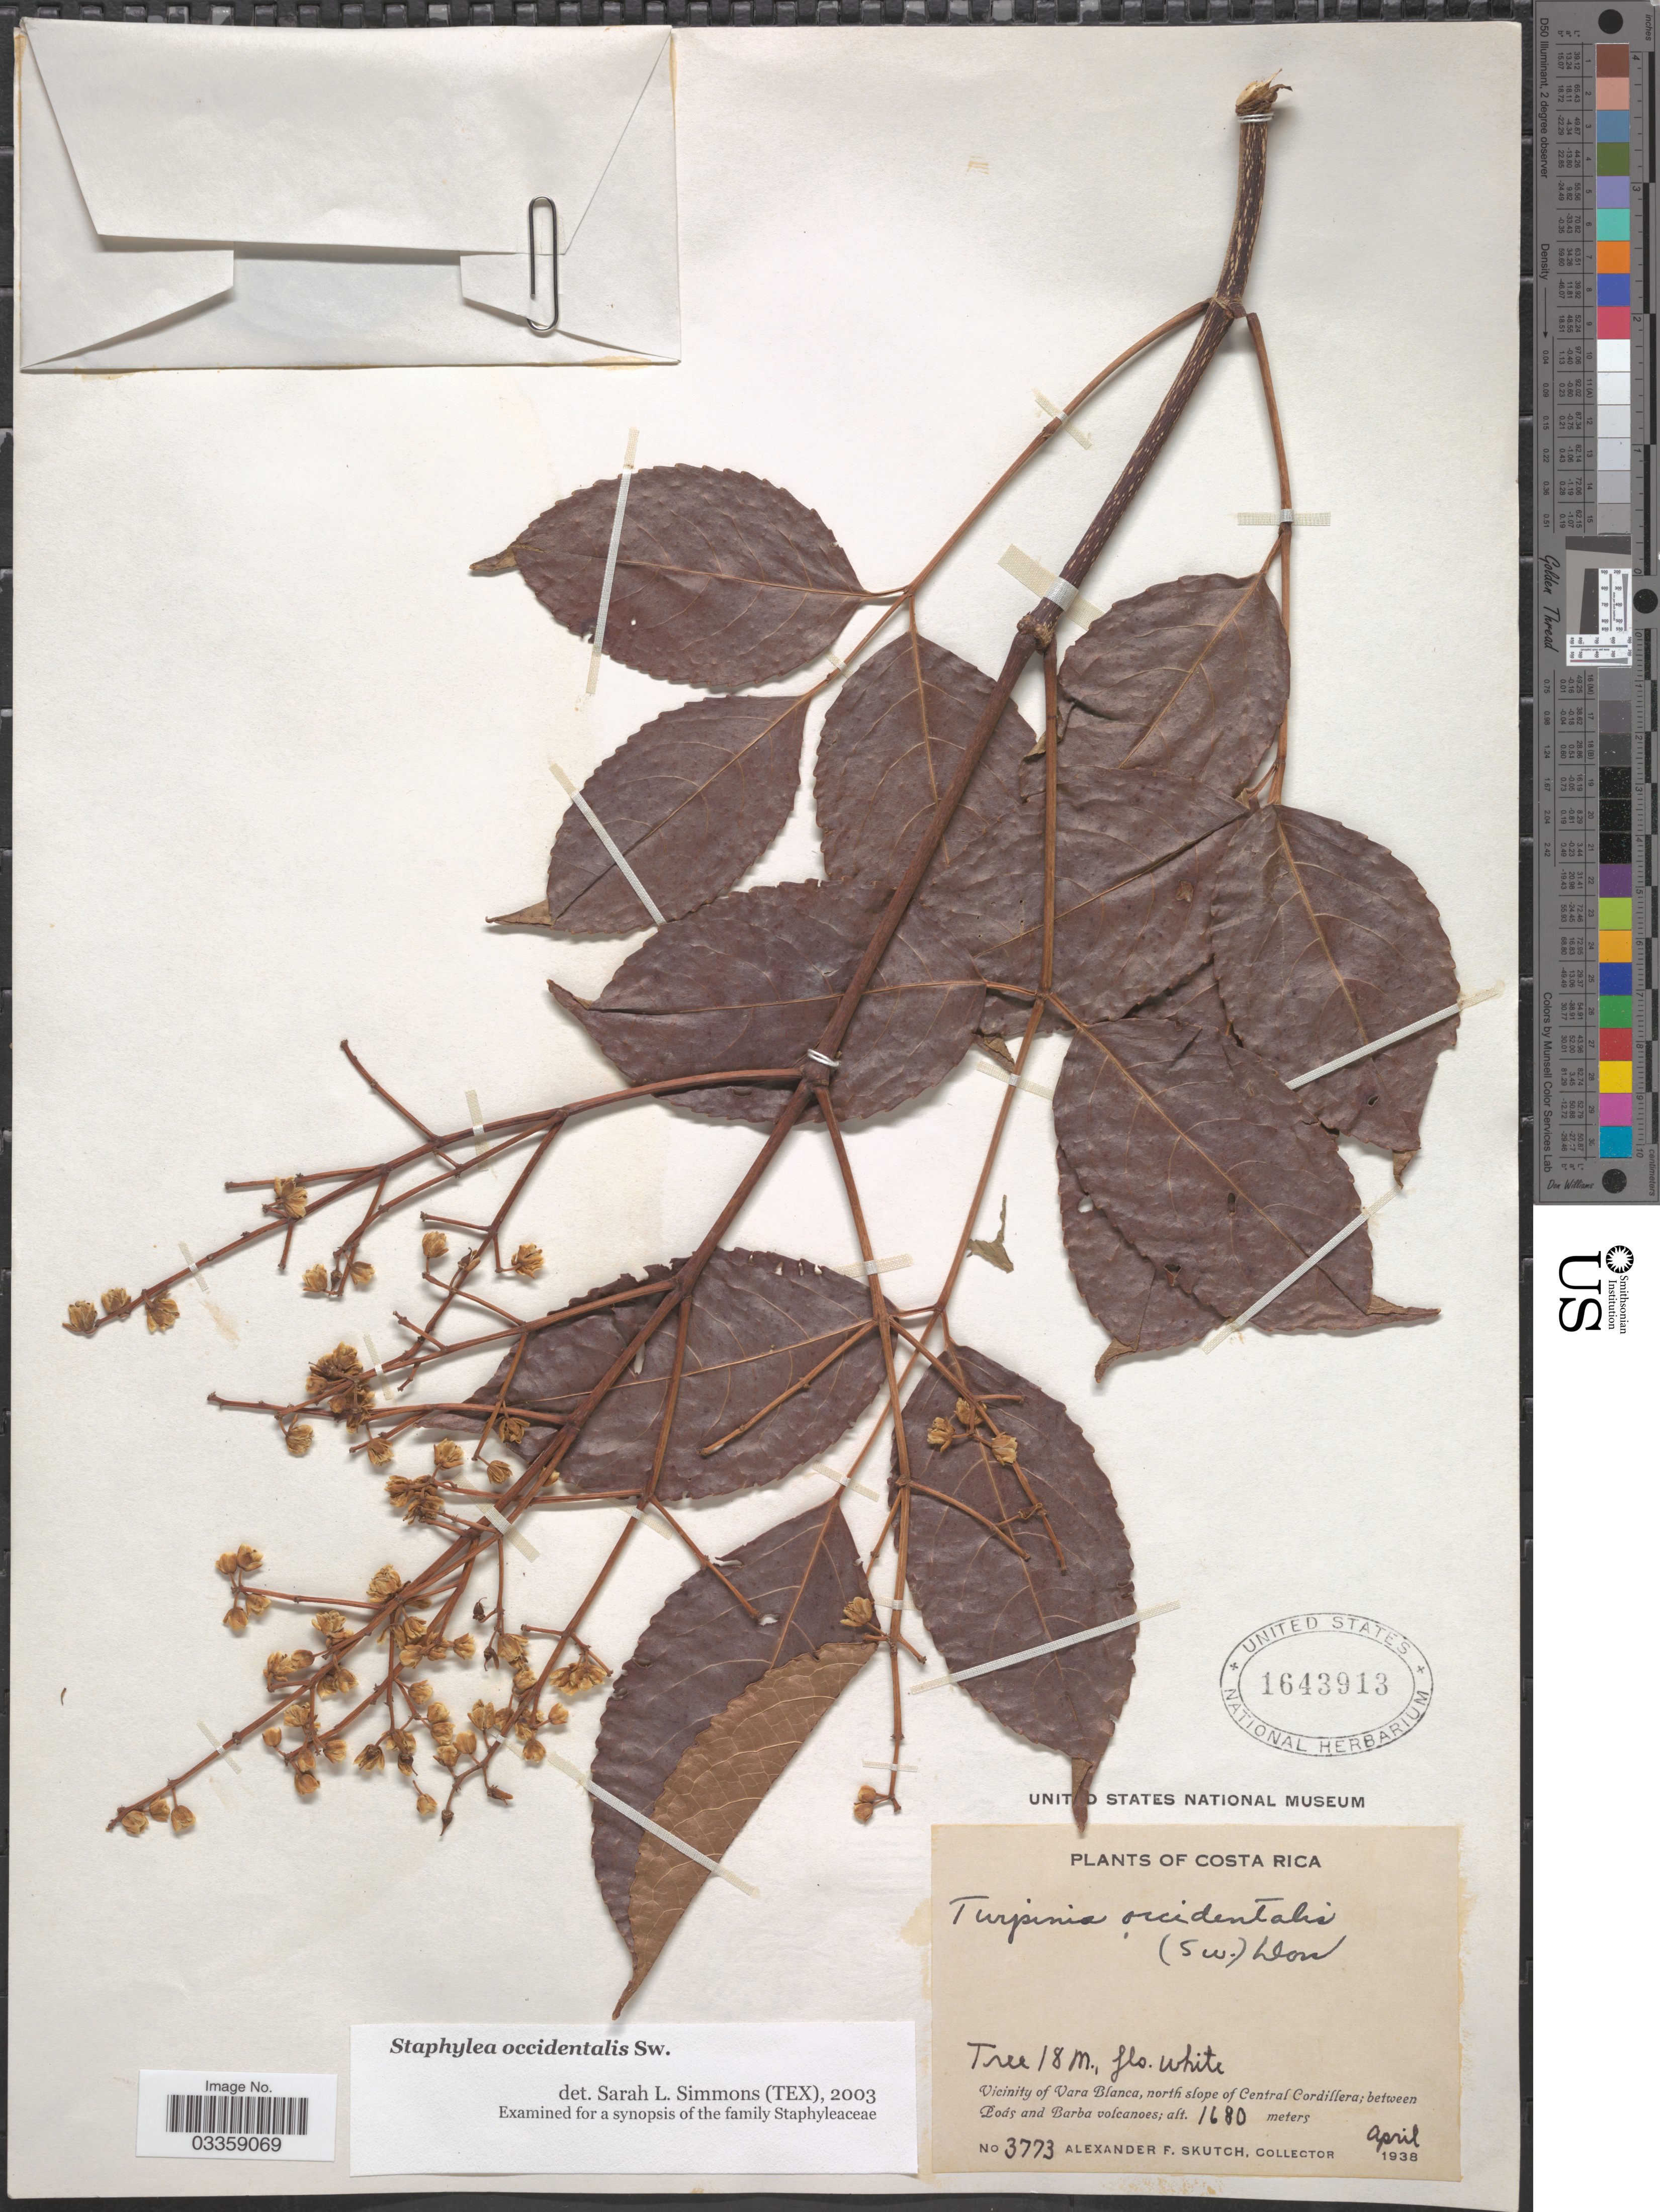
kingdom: Plantae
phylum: Tracheophyta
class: Magnoliopsida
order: Crossosomatales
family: Staphyleaceae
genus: Turpinia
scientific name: Turpinia occidentalis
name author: (Sw.) G. Don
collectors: A. F. Skutch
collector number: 3773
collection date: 1938-04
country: Costa Rica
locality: Vicinity of Vara Blanca, north slope of Central Cordillera; between Poás and Barba volcanoes.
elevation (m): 1680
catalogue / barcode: US 1643913